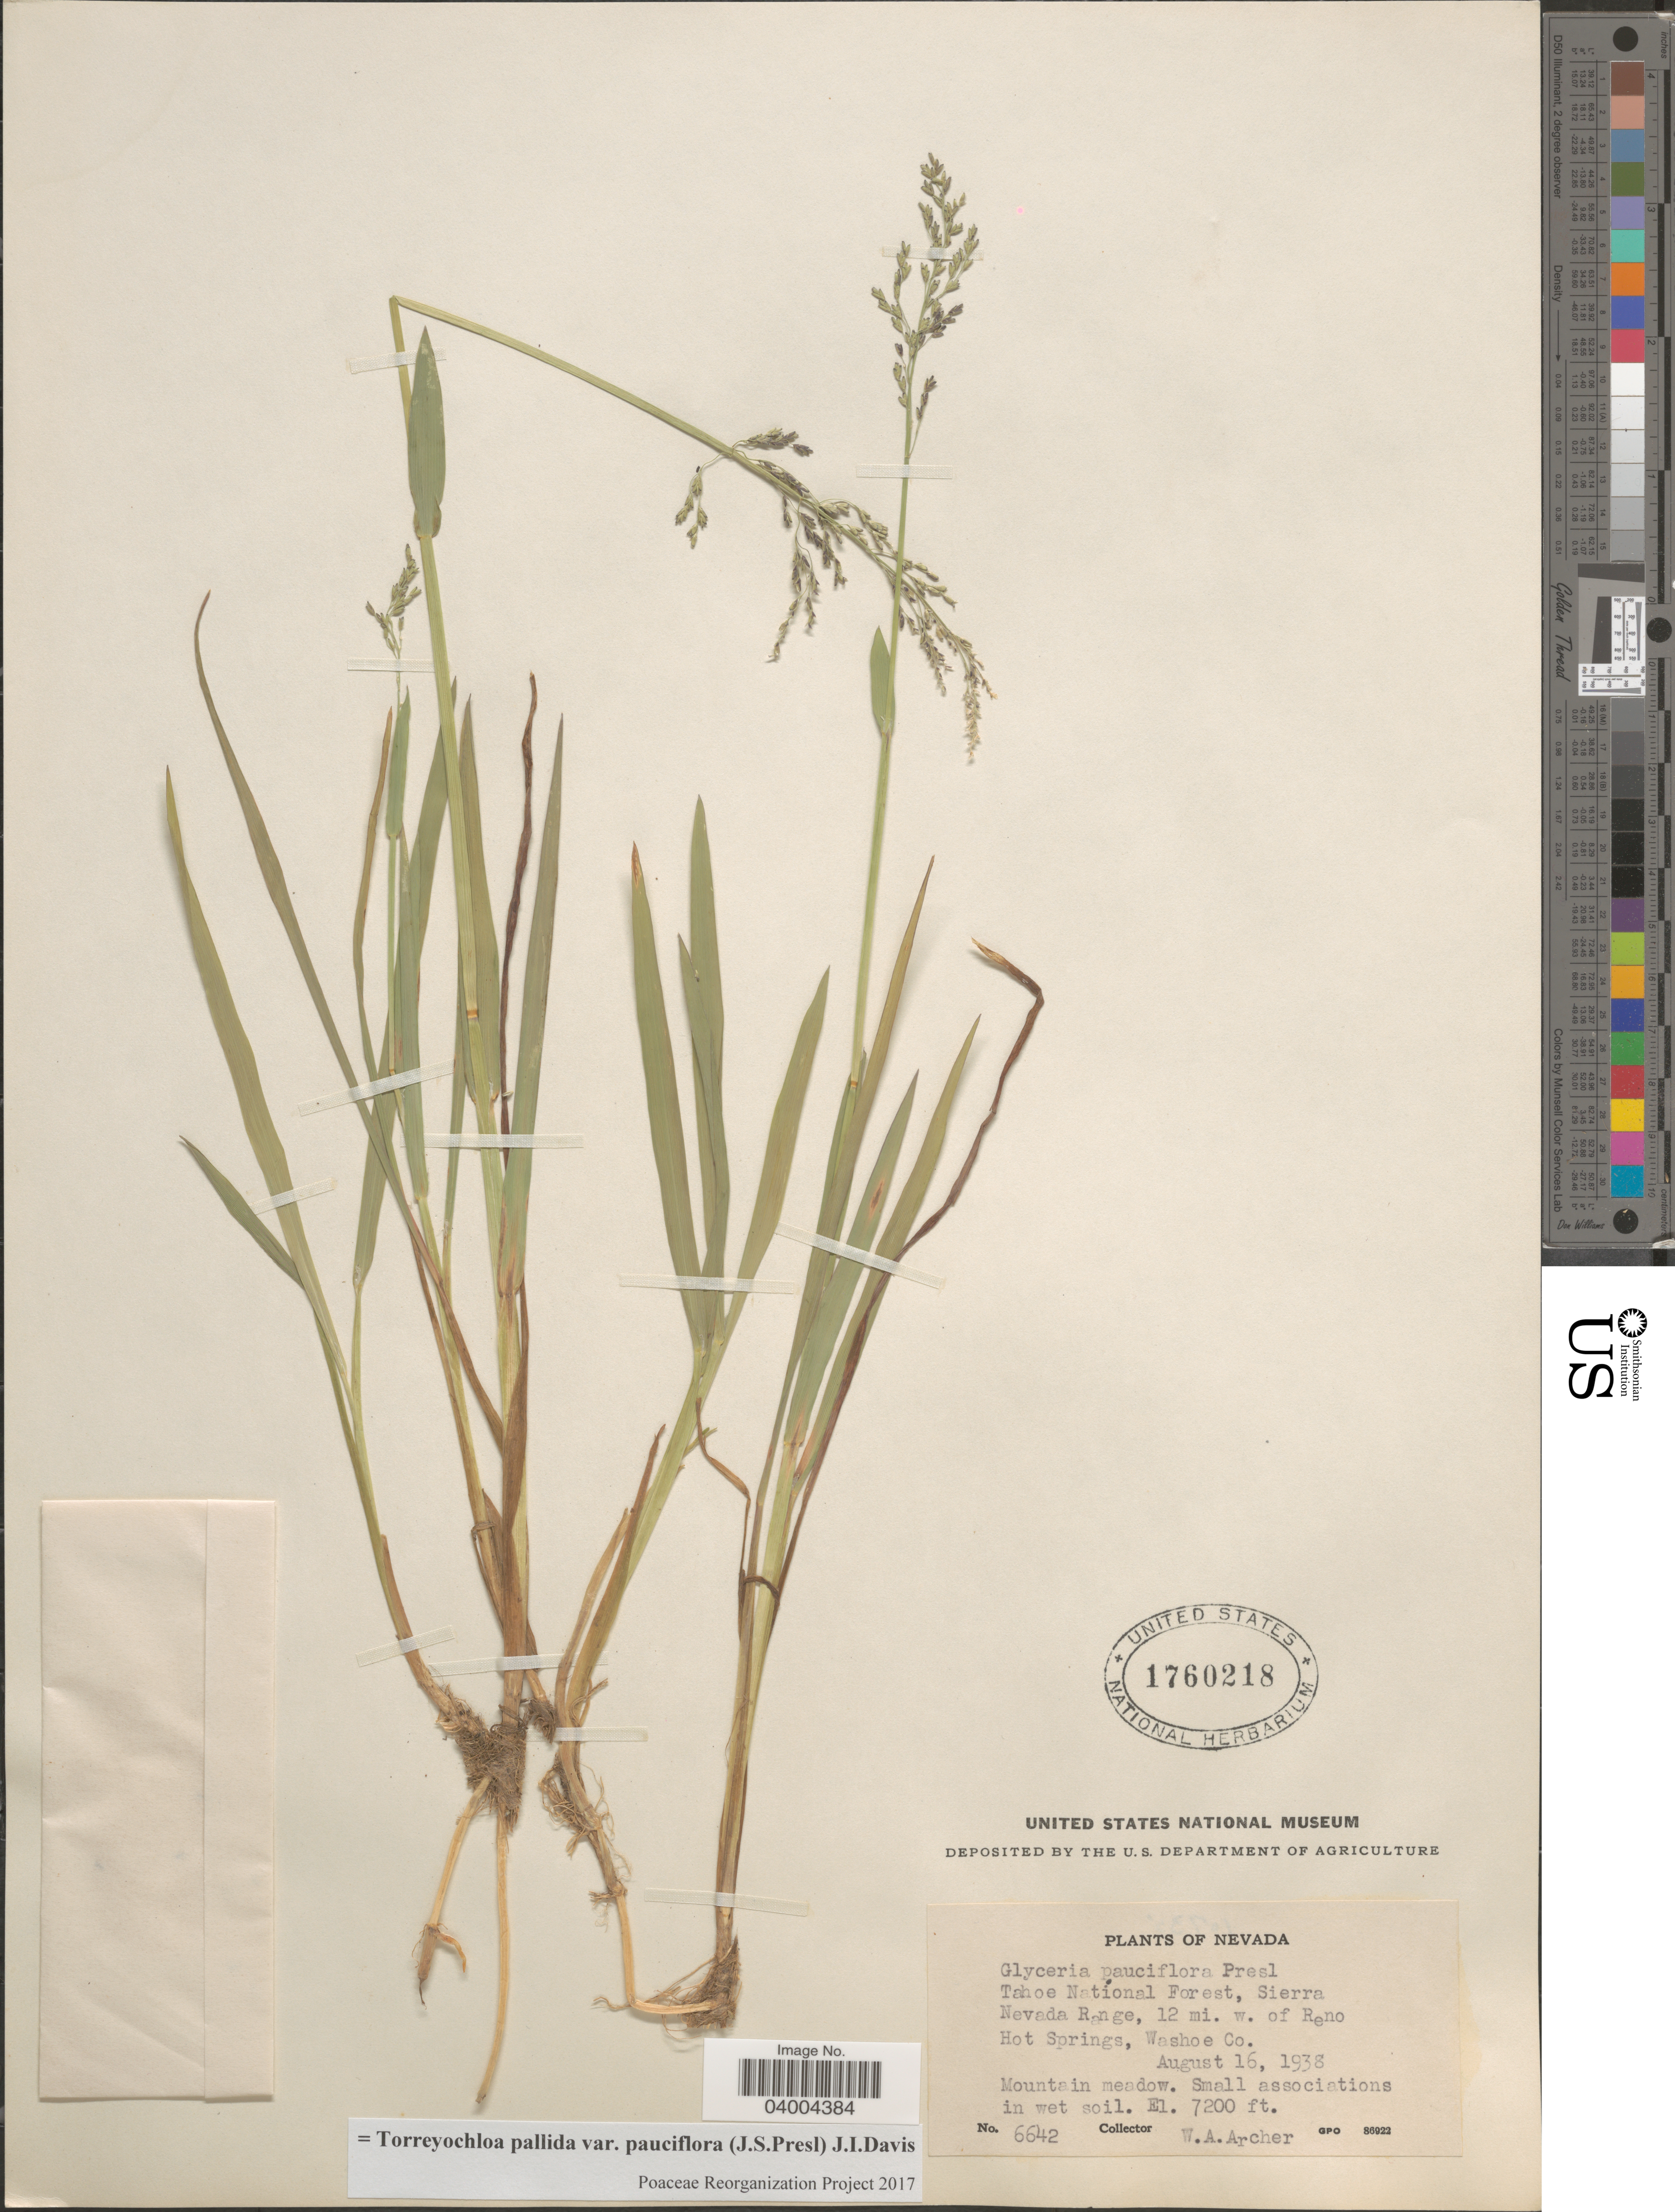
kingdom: Plantae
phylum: Tracheophyta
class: Liliopsida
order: Poales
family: Poaceae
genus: Torreyochloa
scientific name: Torreyochloa pallida var. pauciflora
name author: (J. Presl) J.I. Davis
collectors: W. Archer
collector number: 6642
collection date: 1938-08-16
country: United States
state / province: Nevada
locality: Tahoe National Forest, Sierra Nevada Range, 12 mi. w. of Reno Hot Springs, Washoe Co.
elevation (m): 2195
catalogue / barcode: US 1760218